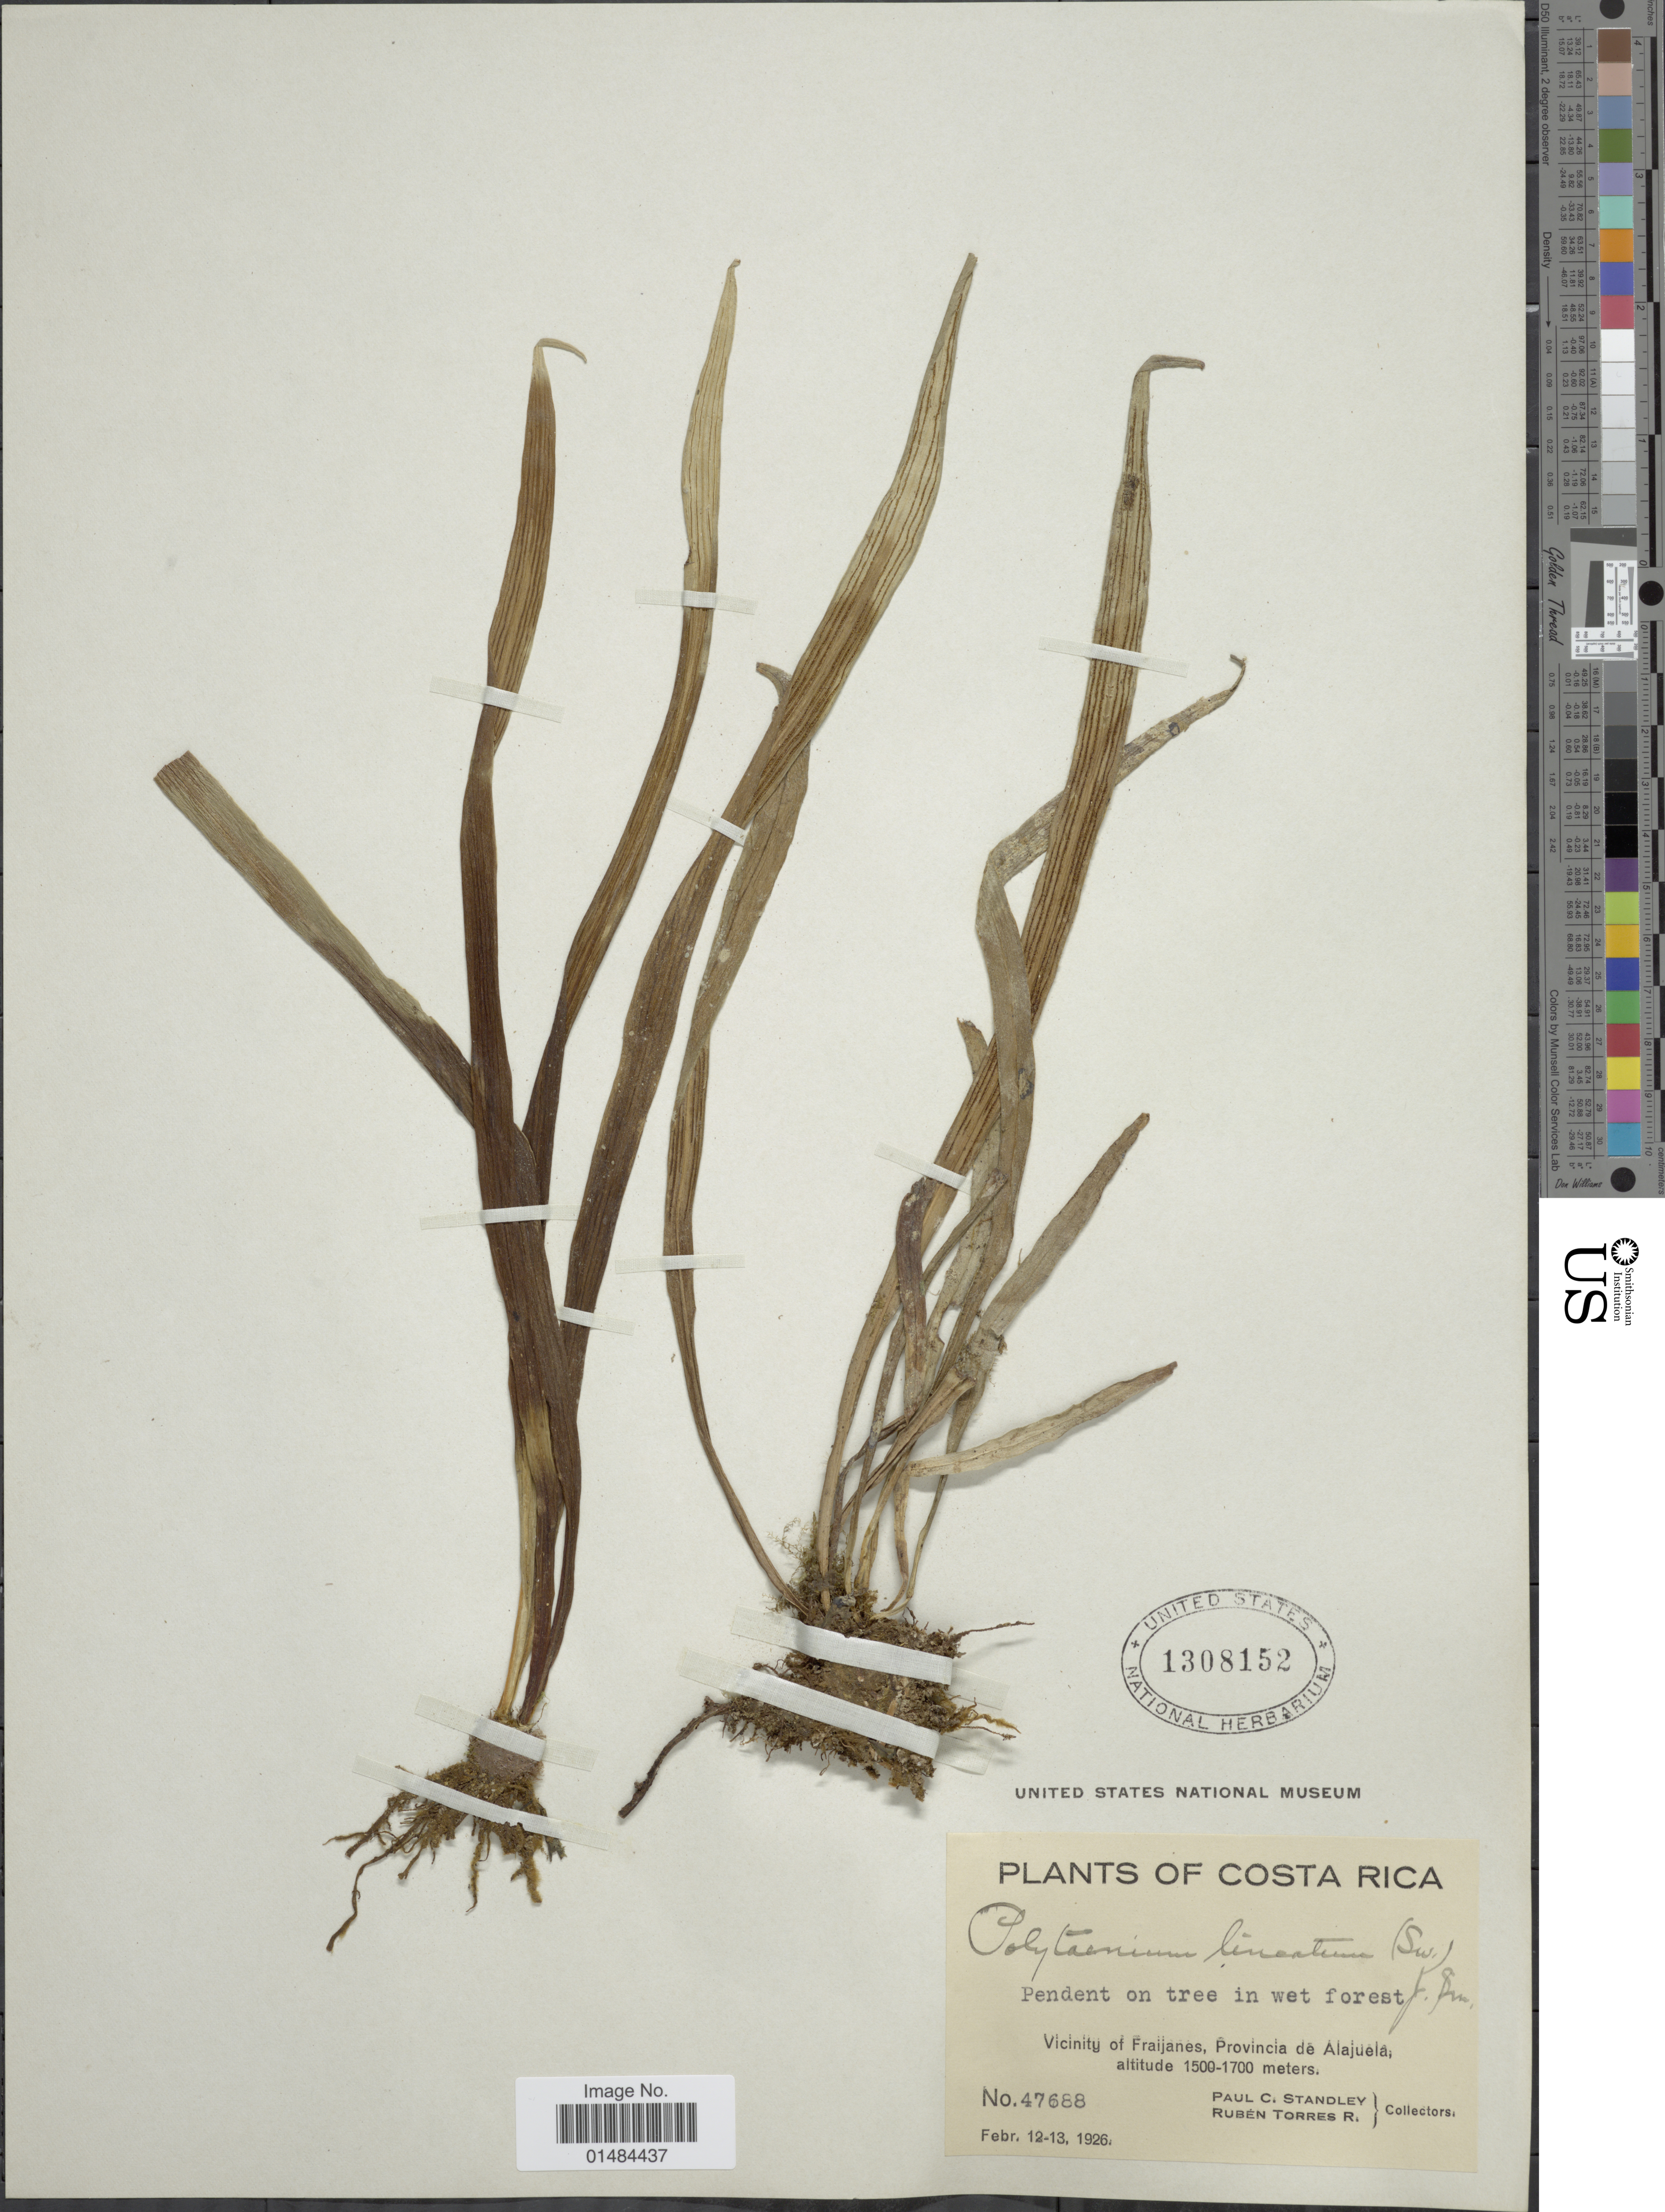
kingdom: Plantae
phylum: Tracheophyta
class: Polypodiopsida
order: Polypodiales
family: Pteridaceae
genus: Polytaenium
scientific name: Polytaenium lineatum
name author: (Sw.) J. Sm.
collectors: P. C. Standley & R. Torres Rojas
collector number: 47688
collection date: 1926-02-12/1926-02-13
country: Costa Rica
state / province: Alajuela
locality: Costa Rica, Vicinity of Fraijanes, Provincia de Alajuela.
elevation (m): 1500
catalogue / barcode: US 1308152